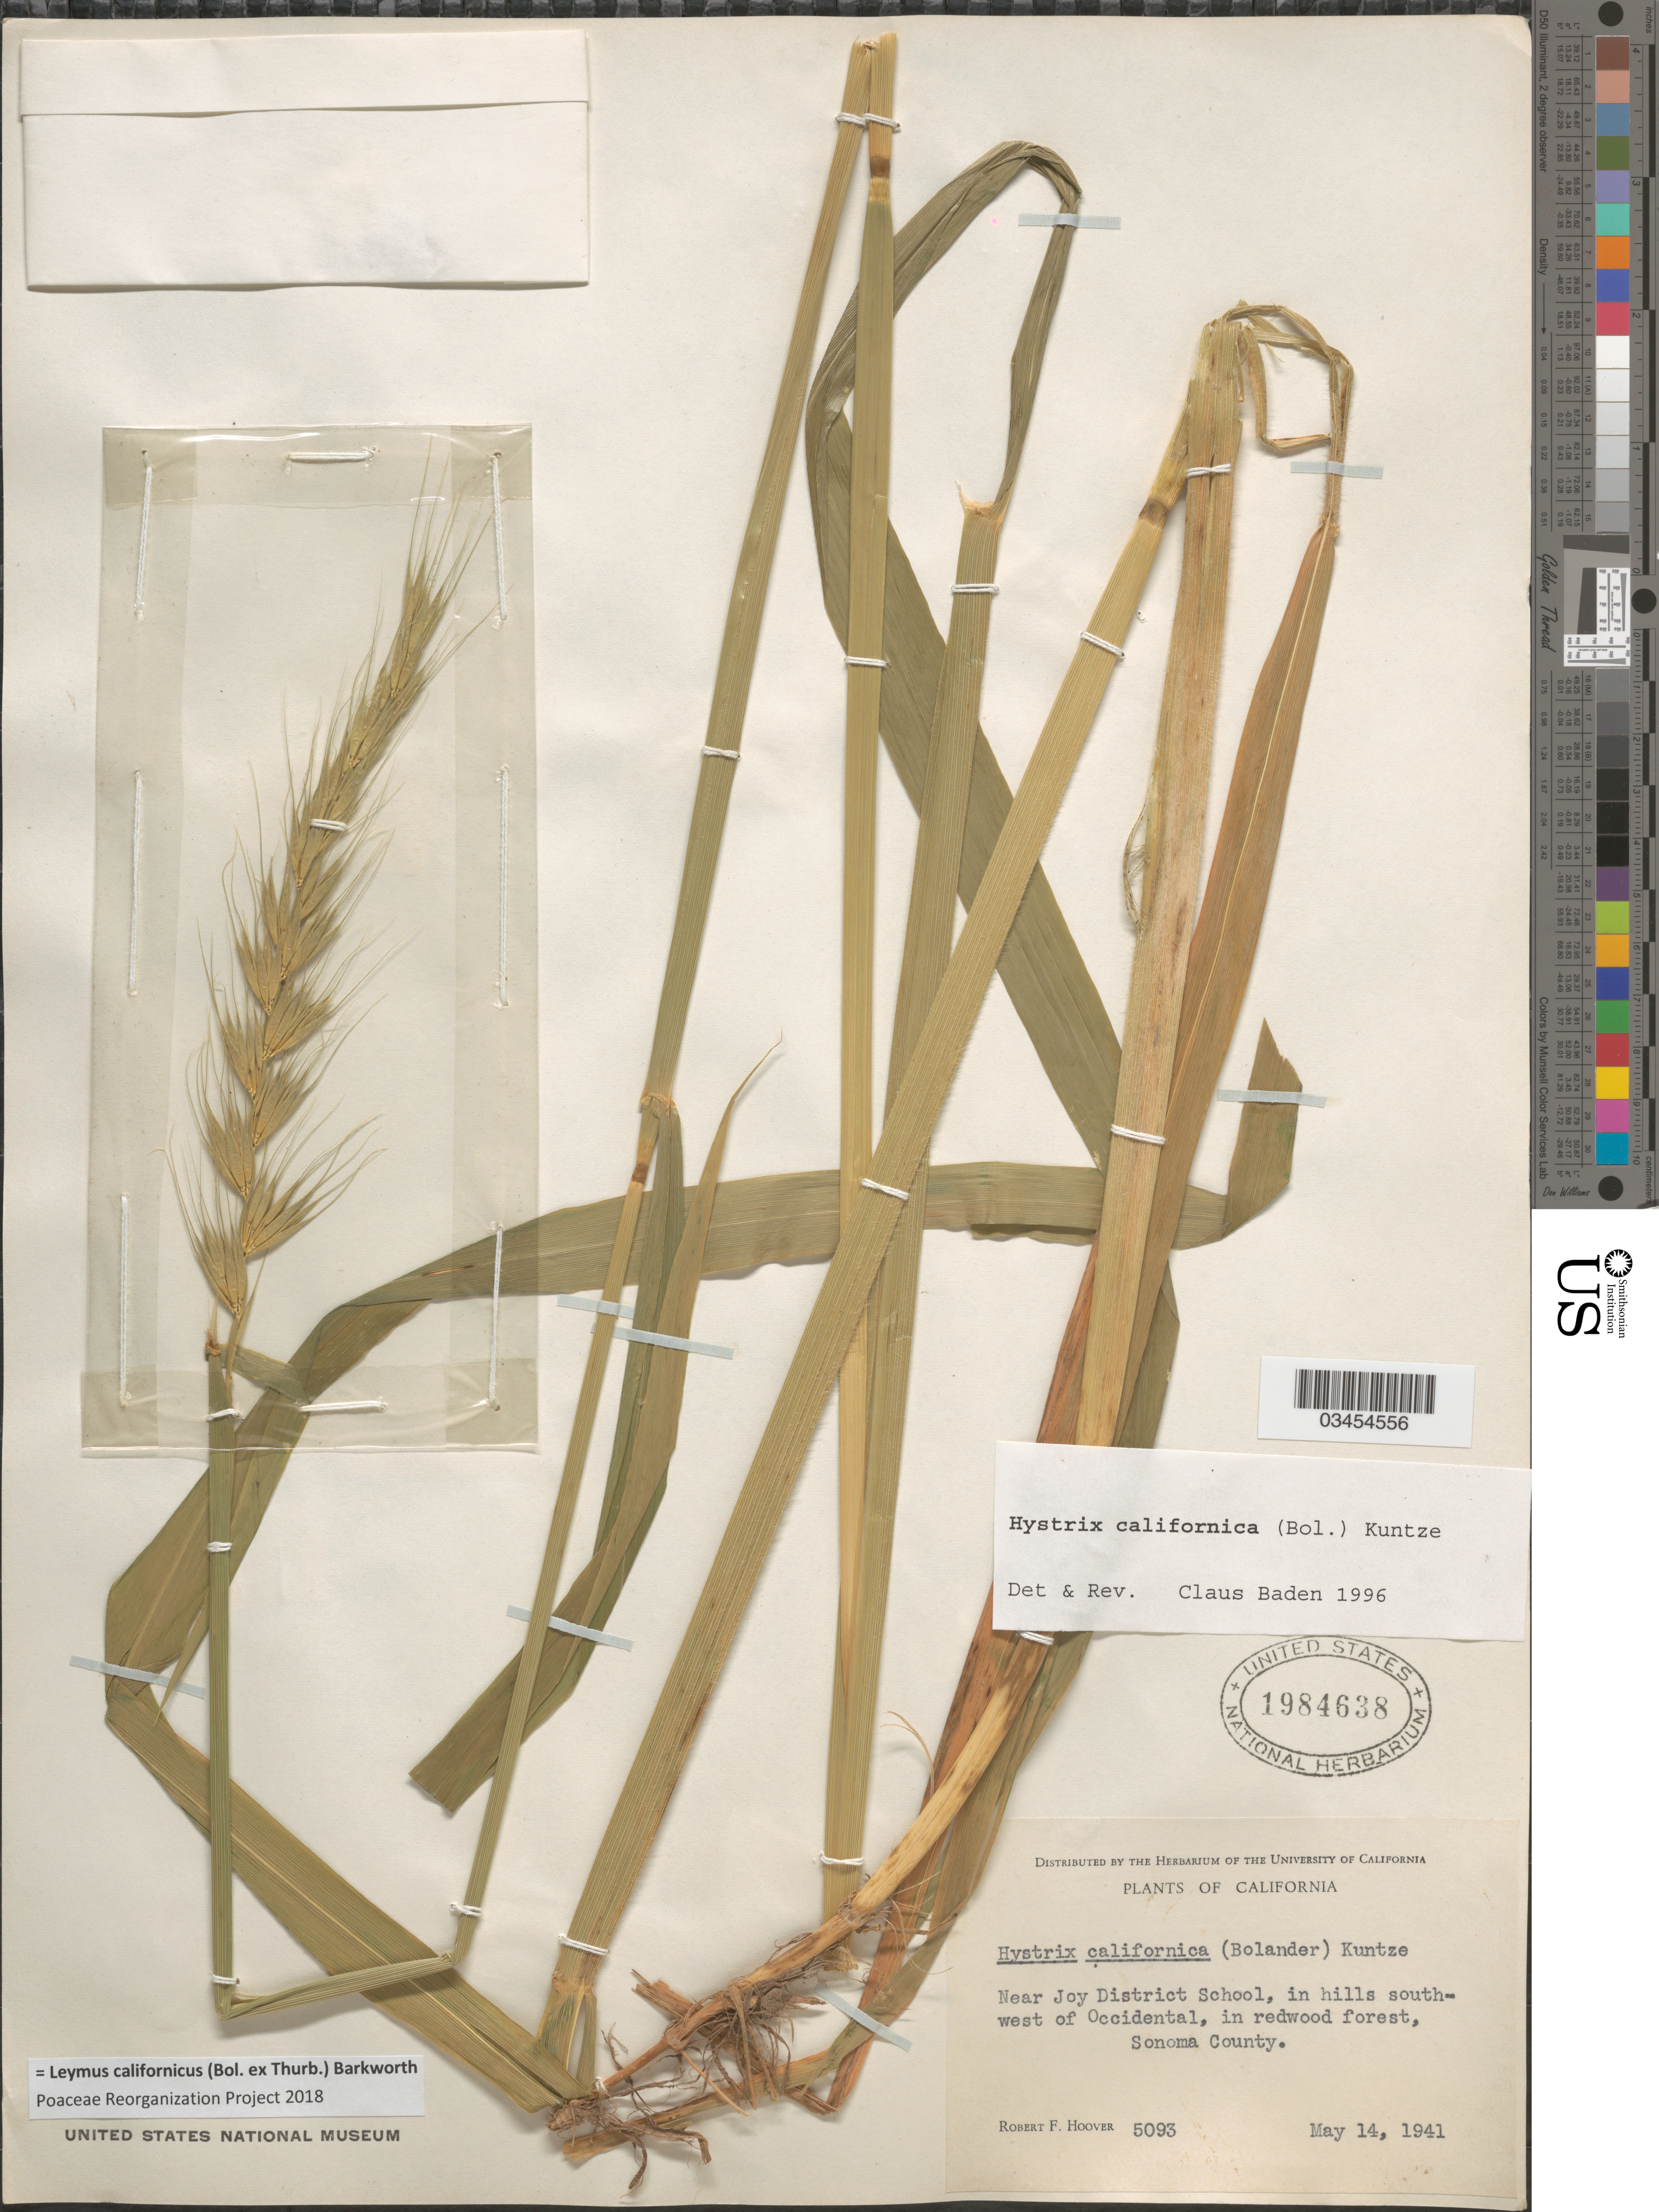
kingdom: Plantae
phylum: Tracheophyta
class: Liliopsida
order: Poales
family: Poaceae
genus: Leymus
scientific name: Leymus californicus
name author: (Bol. ex Thurb.) Barkworth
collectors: R. F. Hoover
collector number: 5093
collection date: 1941-05-14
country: United States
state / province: California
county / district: Sonoma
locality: Near Joy District School, in hills south-west of Occidental, in redwood forest, Sonoma County.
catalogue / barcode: US 1984638